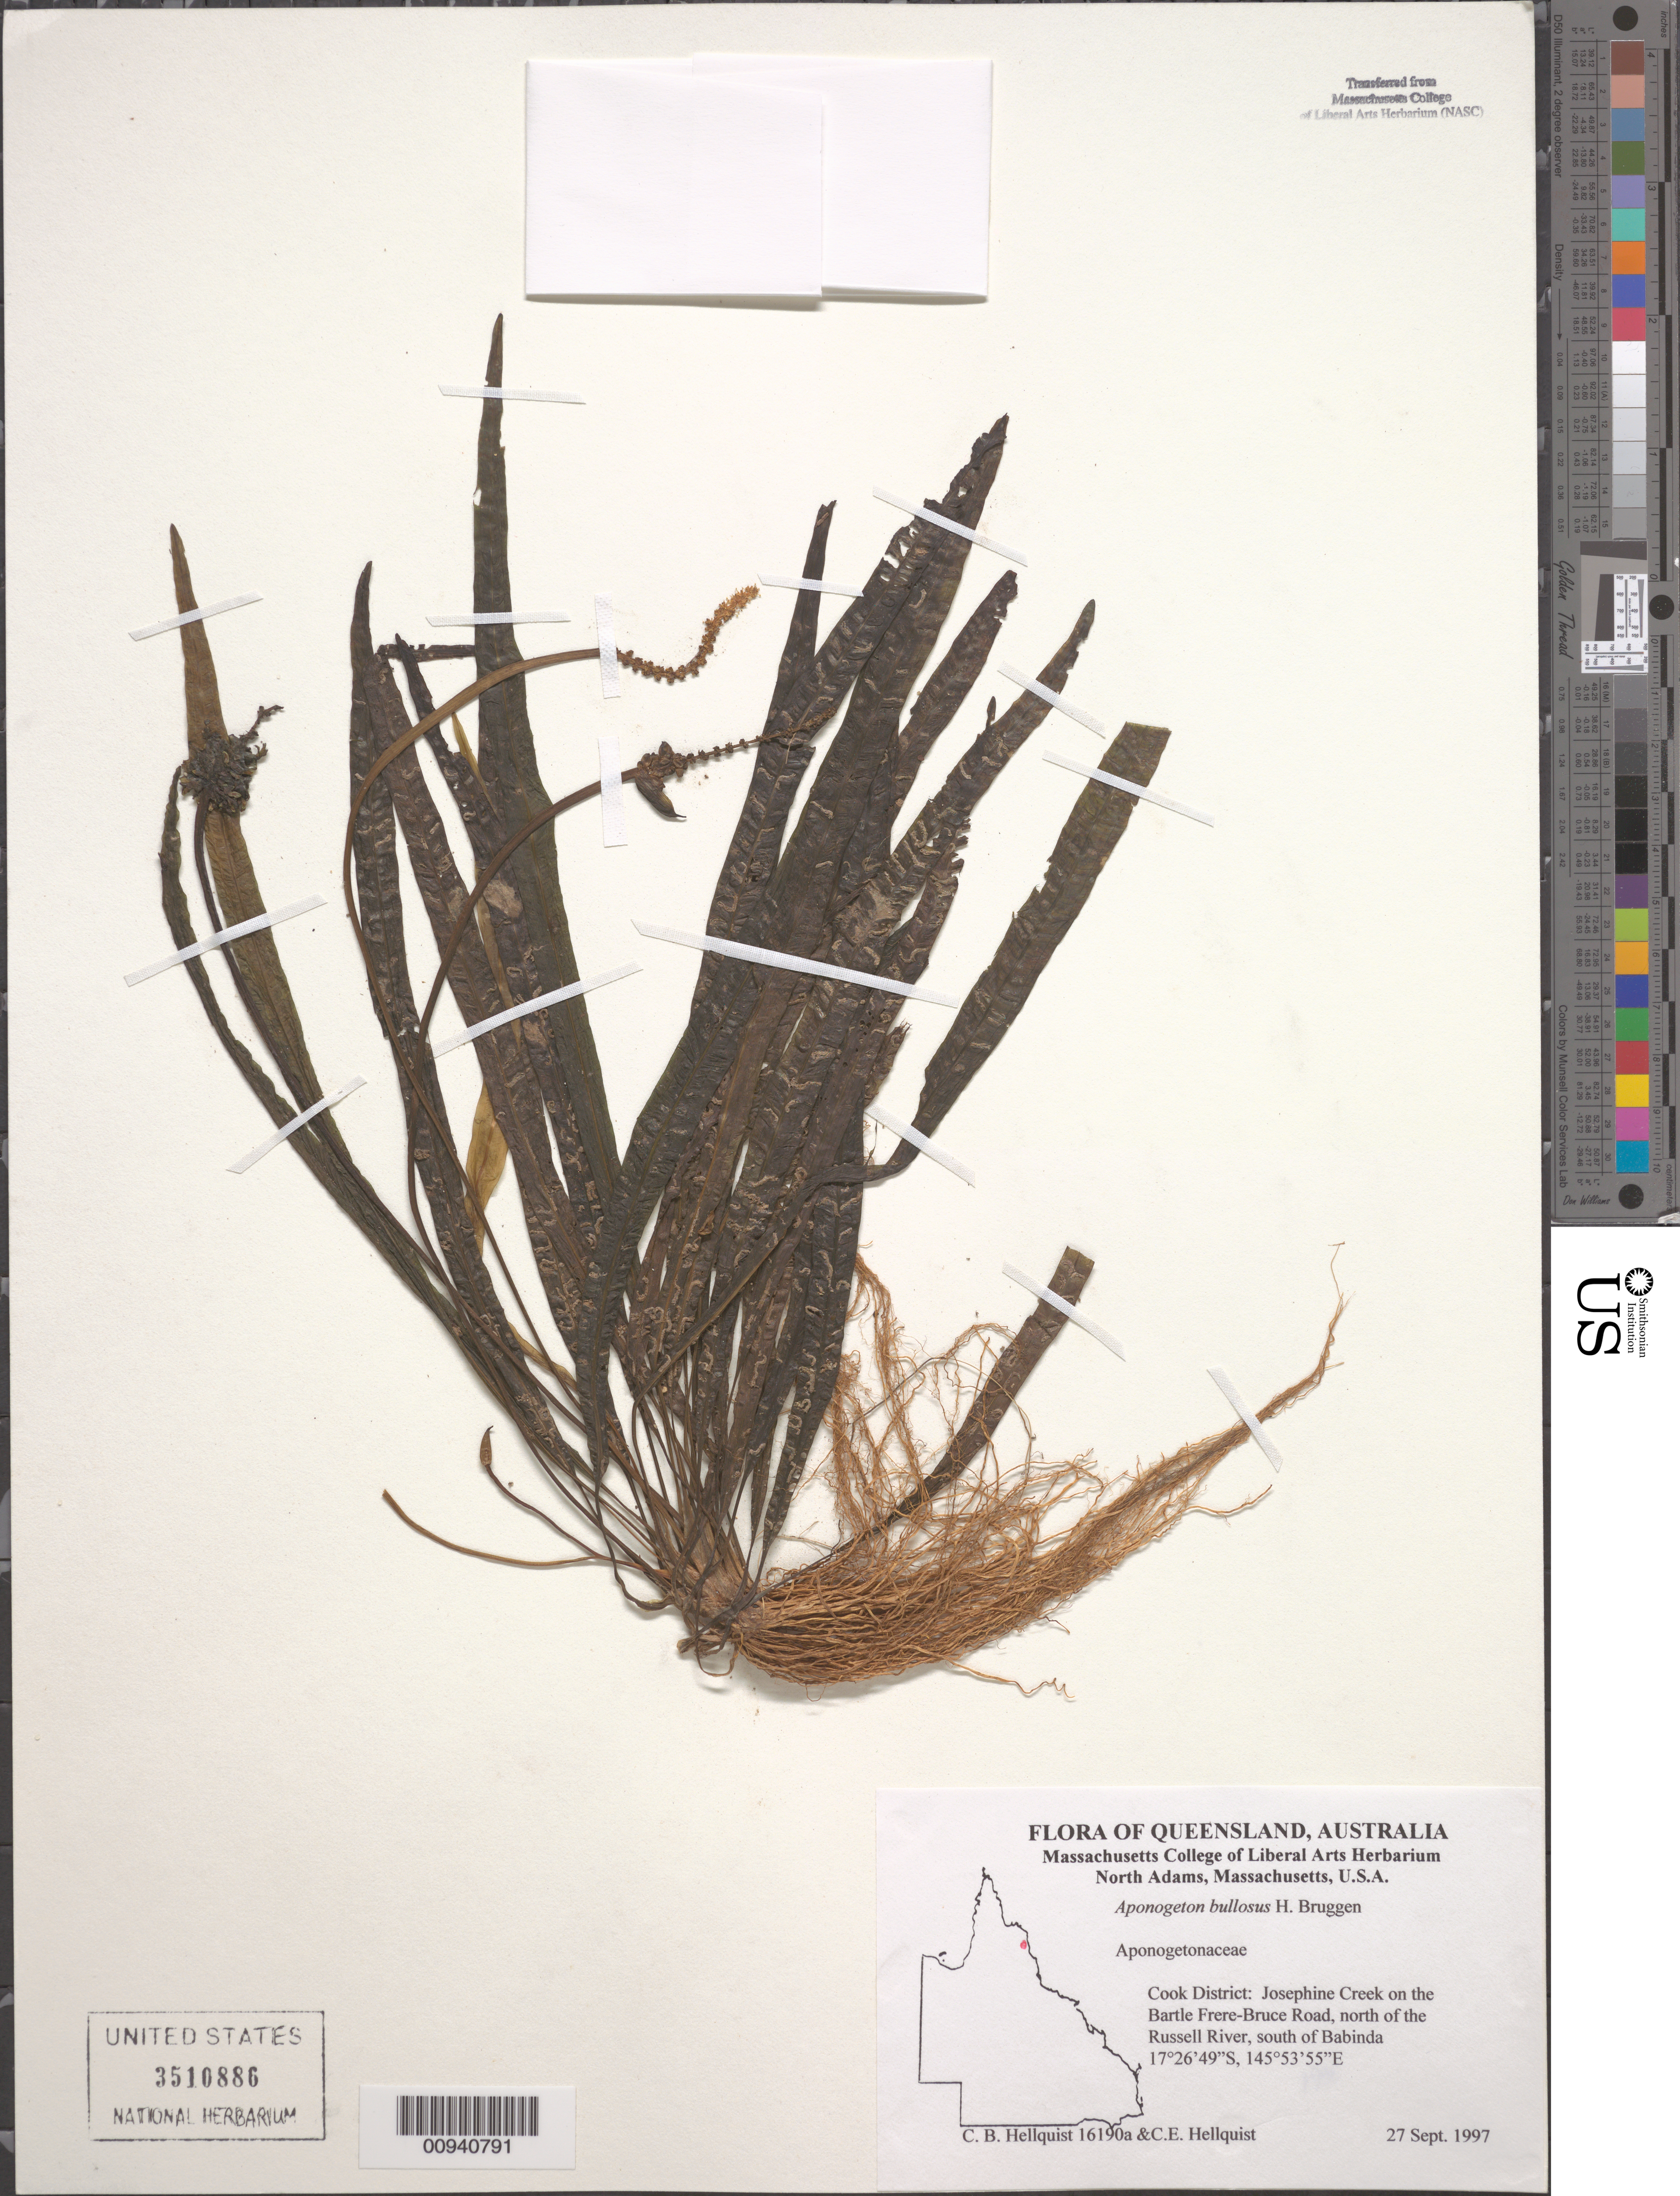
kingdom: Plantae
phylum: Tracheophyta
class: Liliopsida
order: Alismatales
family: Aponogetonaceae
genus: Aponogeton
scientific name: Aponogeton bullosus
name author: H. Bruggen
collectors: C. Hellquist & C. Hellquist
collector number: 16190a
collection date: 1997-09-27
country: Australia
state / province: Queensland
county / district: Cook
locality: Josephone Creek on the Bartle Frere-Bruce Road, N of the Russell River, S of Babinda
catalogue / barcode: US 3510886